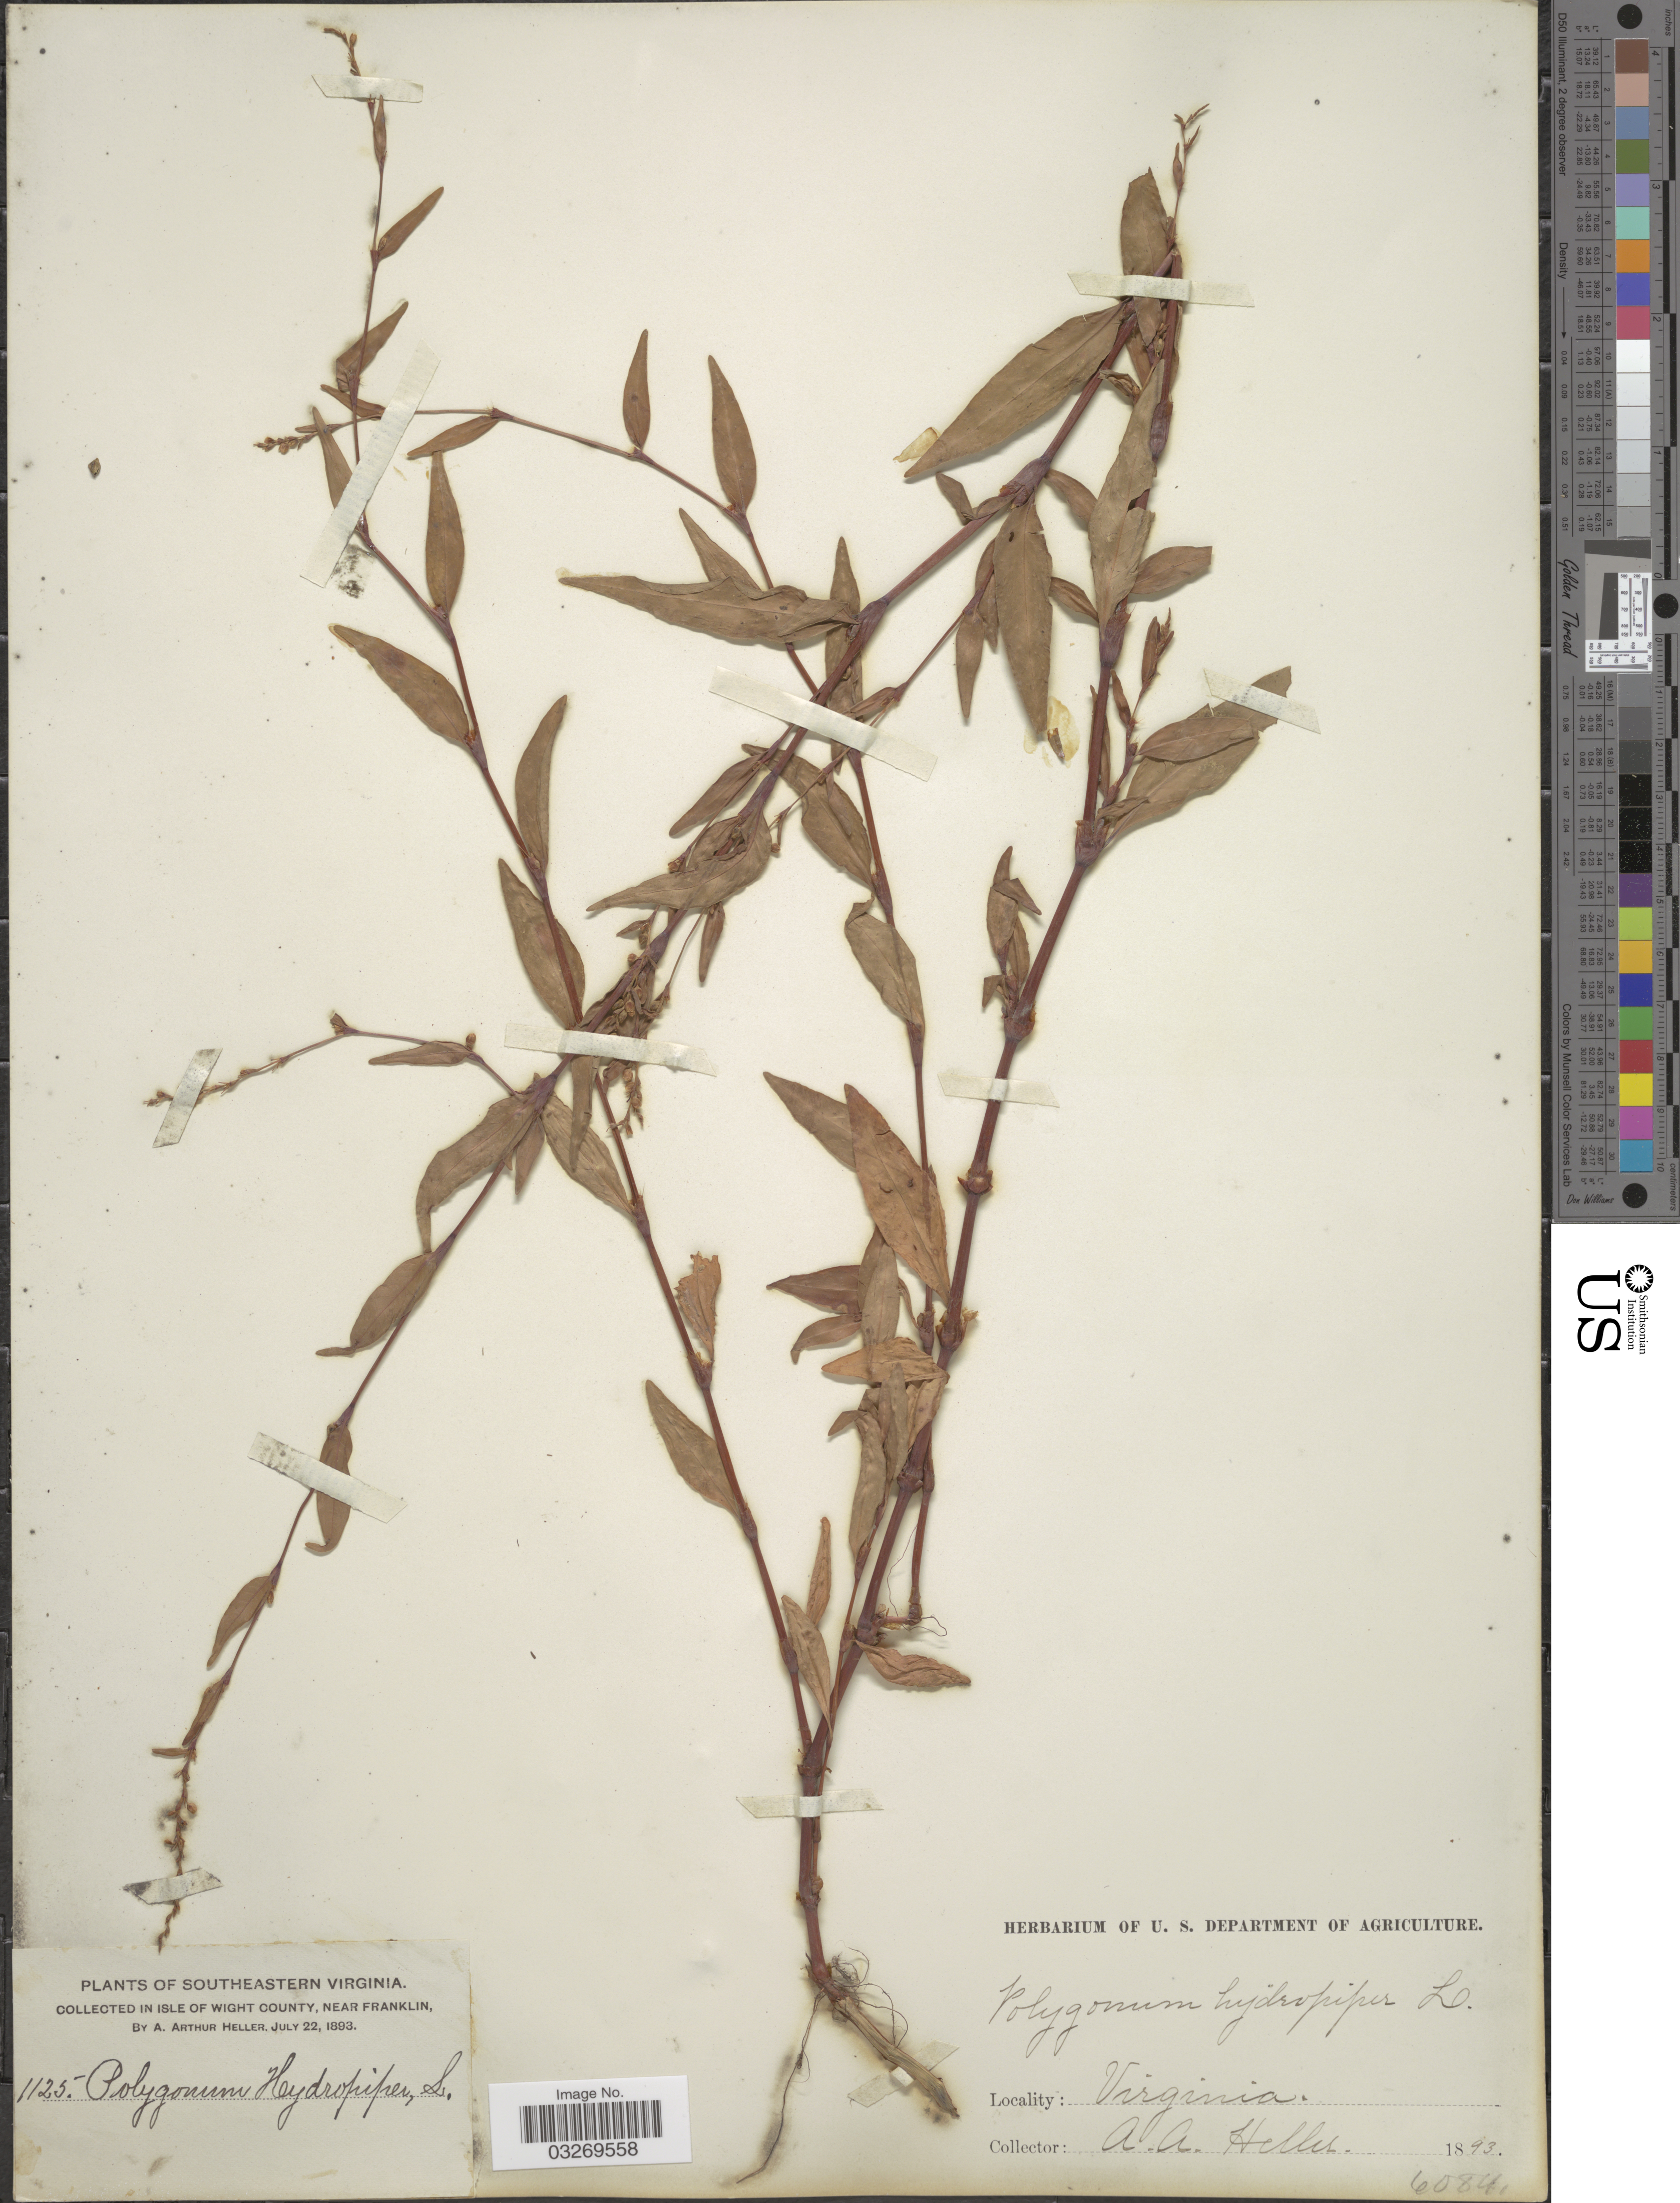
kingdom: Plantae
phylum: Tracheophyta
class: Magnoliopsida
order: Caryophyllales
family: Polygonaceae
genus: Persicaria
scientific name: Persicaria hydropiper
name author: (L.) Delarbre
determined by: Atha, D. E.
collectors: A. A. Heller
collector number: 1125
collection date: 1893-07-22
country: United States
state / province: Virginia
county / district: Isle of Wight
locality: Southeastern Virginia, Isle of Wight County, Near Franklin.